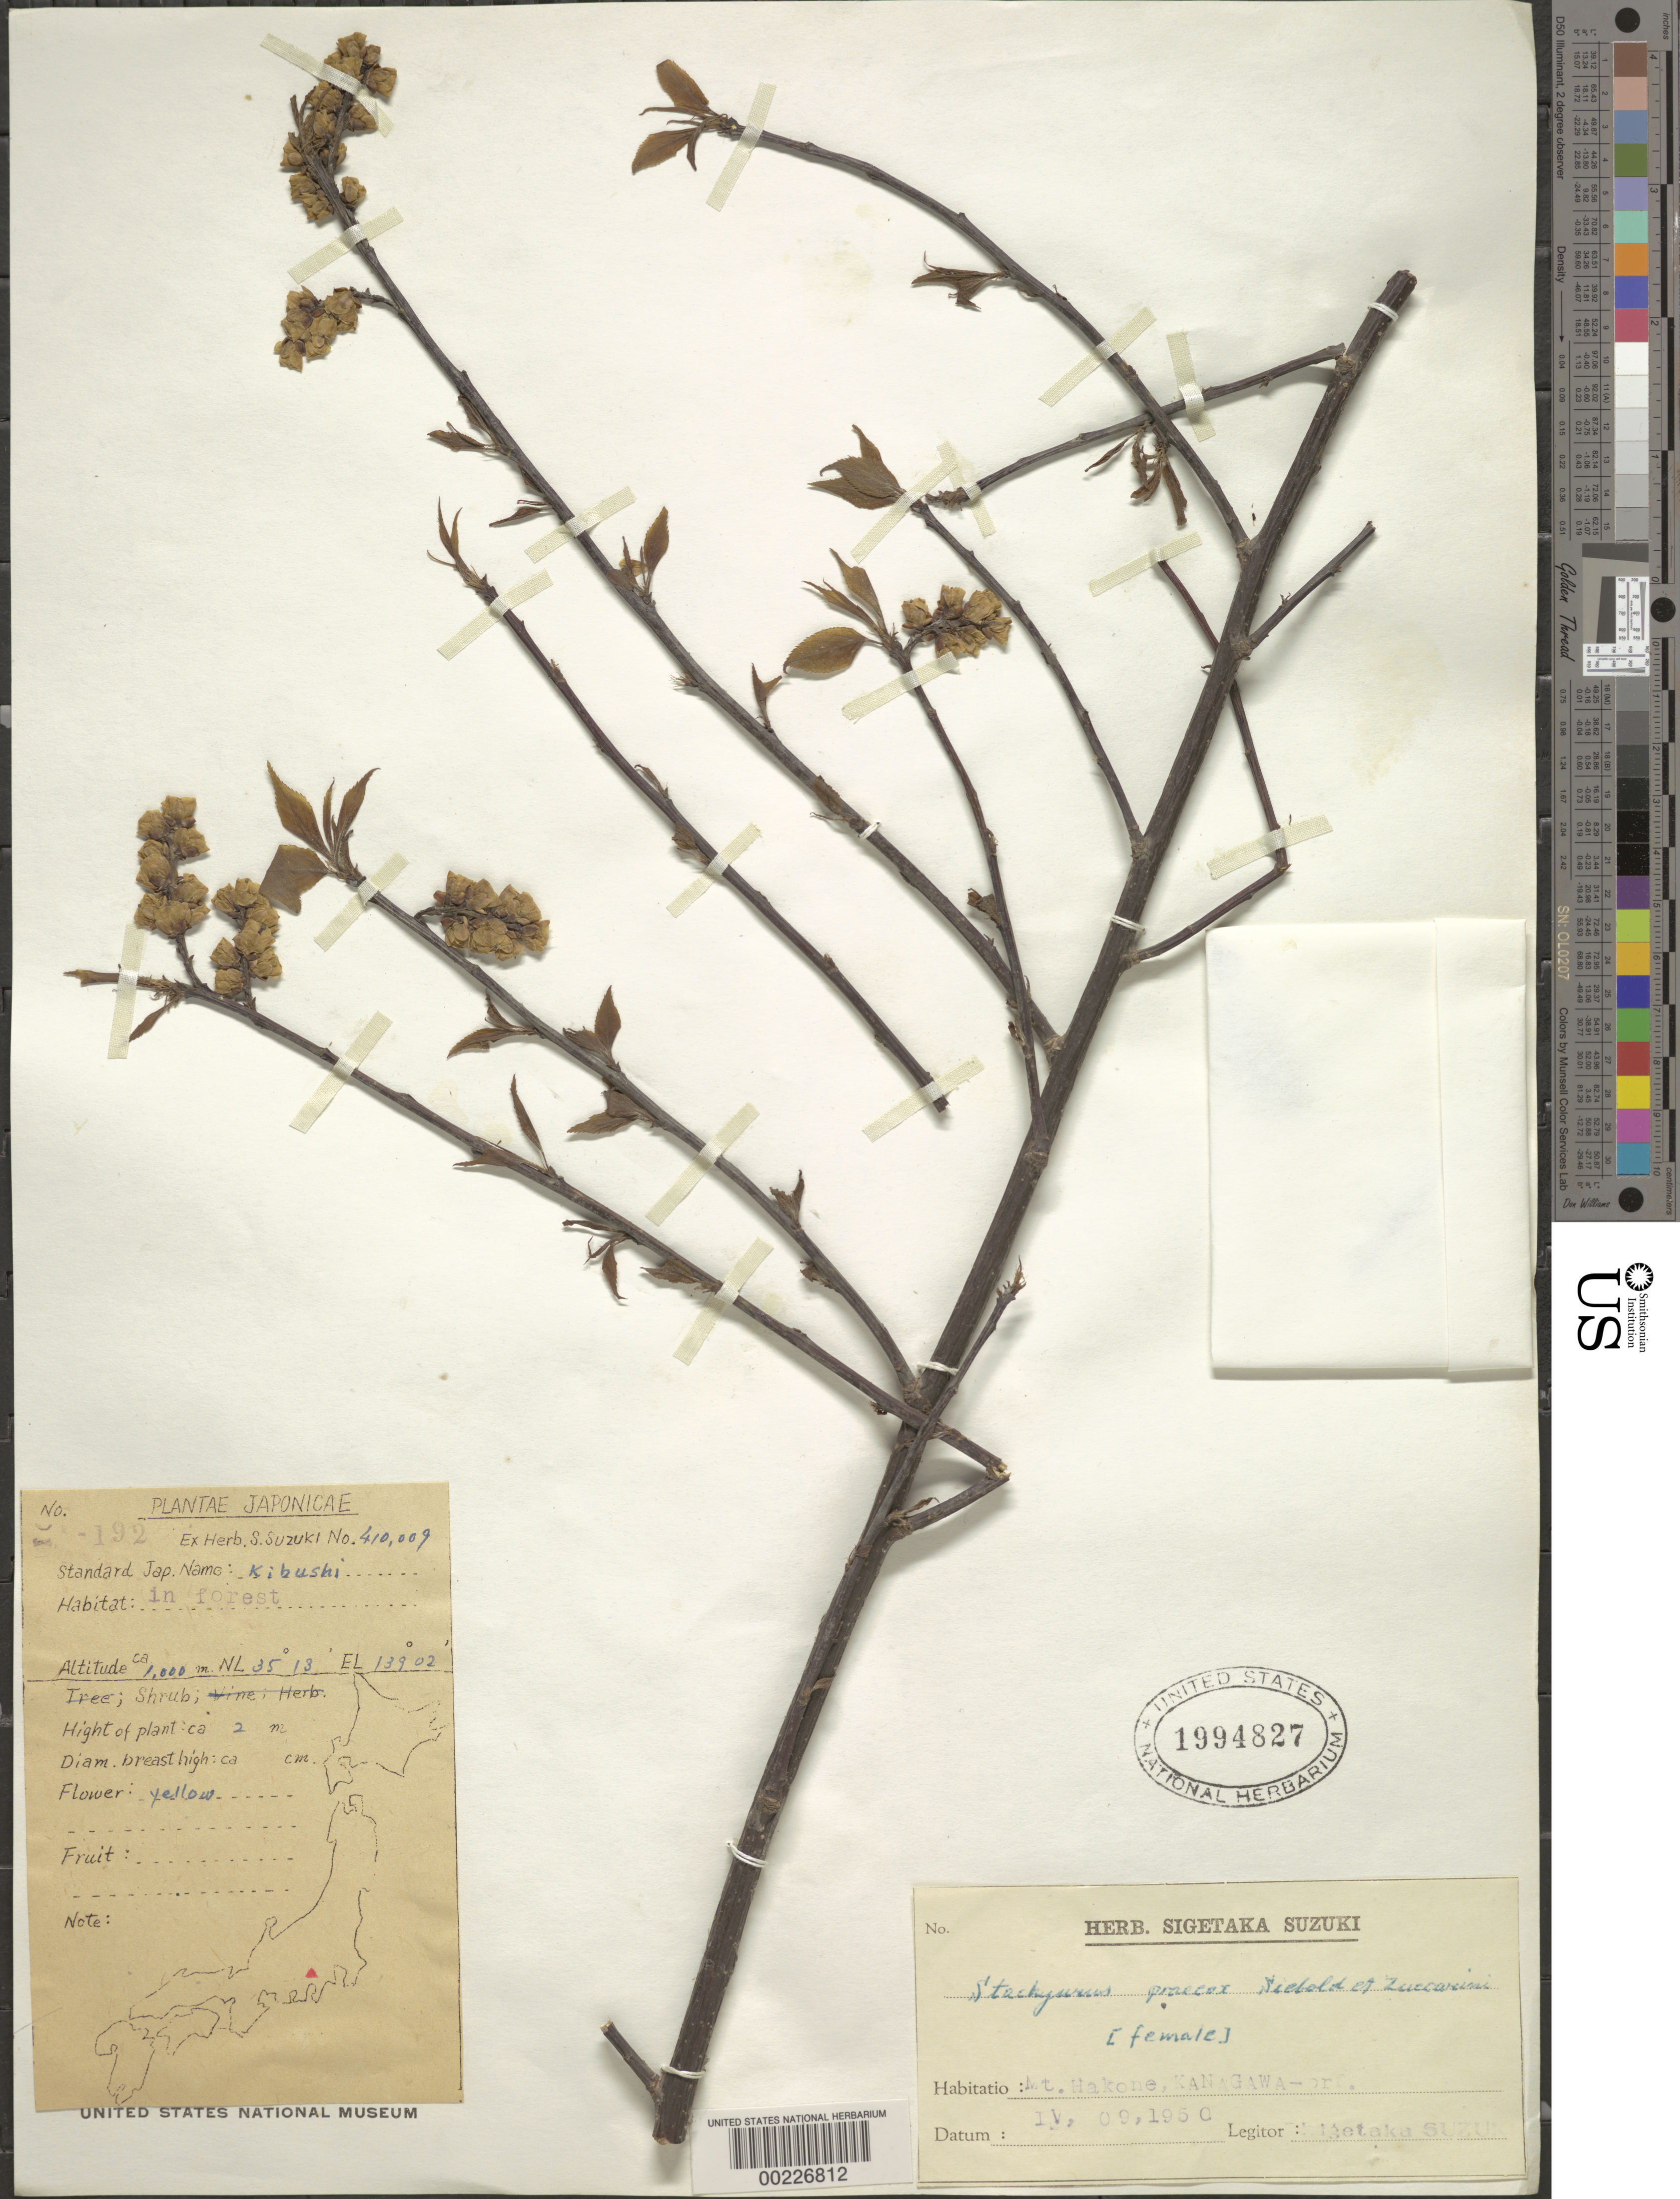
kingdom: Plantae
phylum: Tracheophyta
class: Magnoliopsida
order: Crossosomatales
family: Stachyuraceae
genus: Stachyurus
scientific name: Stachyurus praecox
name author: Siebold & Zucc.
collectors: S. Suzuki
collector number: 192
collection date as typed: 09 Apr 1950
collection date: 1950-04-09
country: Japan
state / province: Kanagawa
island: Honshu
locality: Mt. hakone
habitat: In forest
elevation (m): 1000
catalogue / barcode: US 1994827